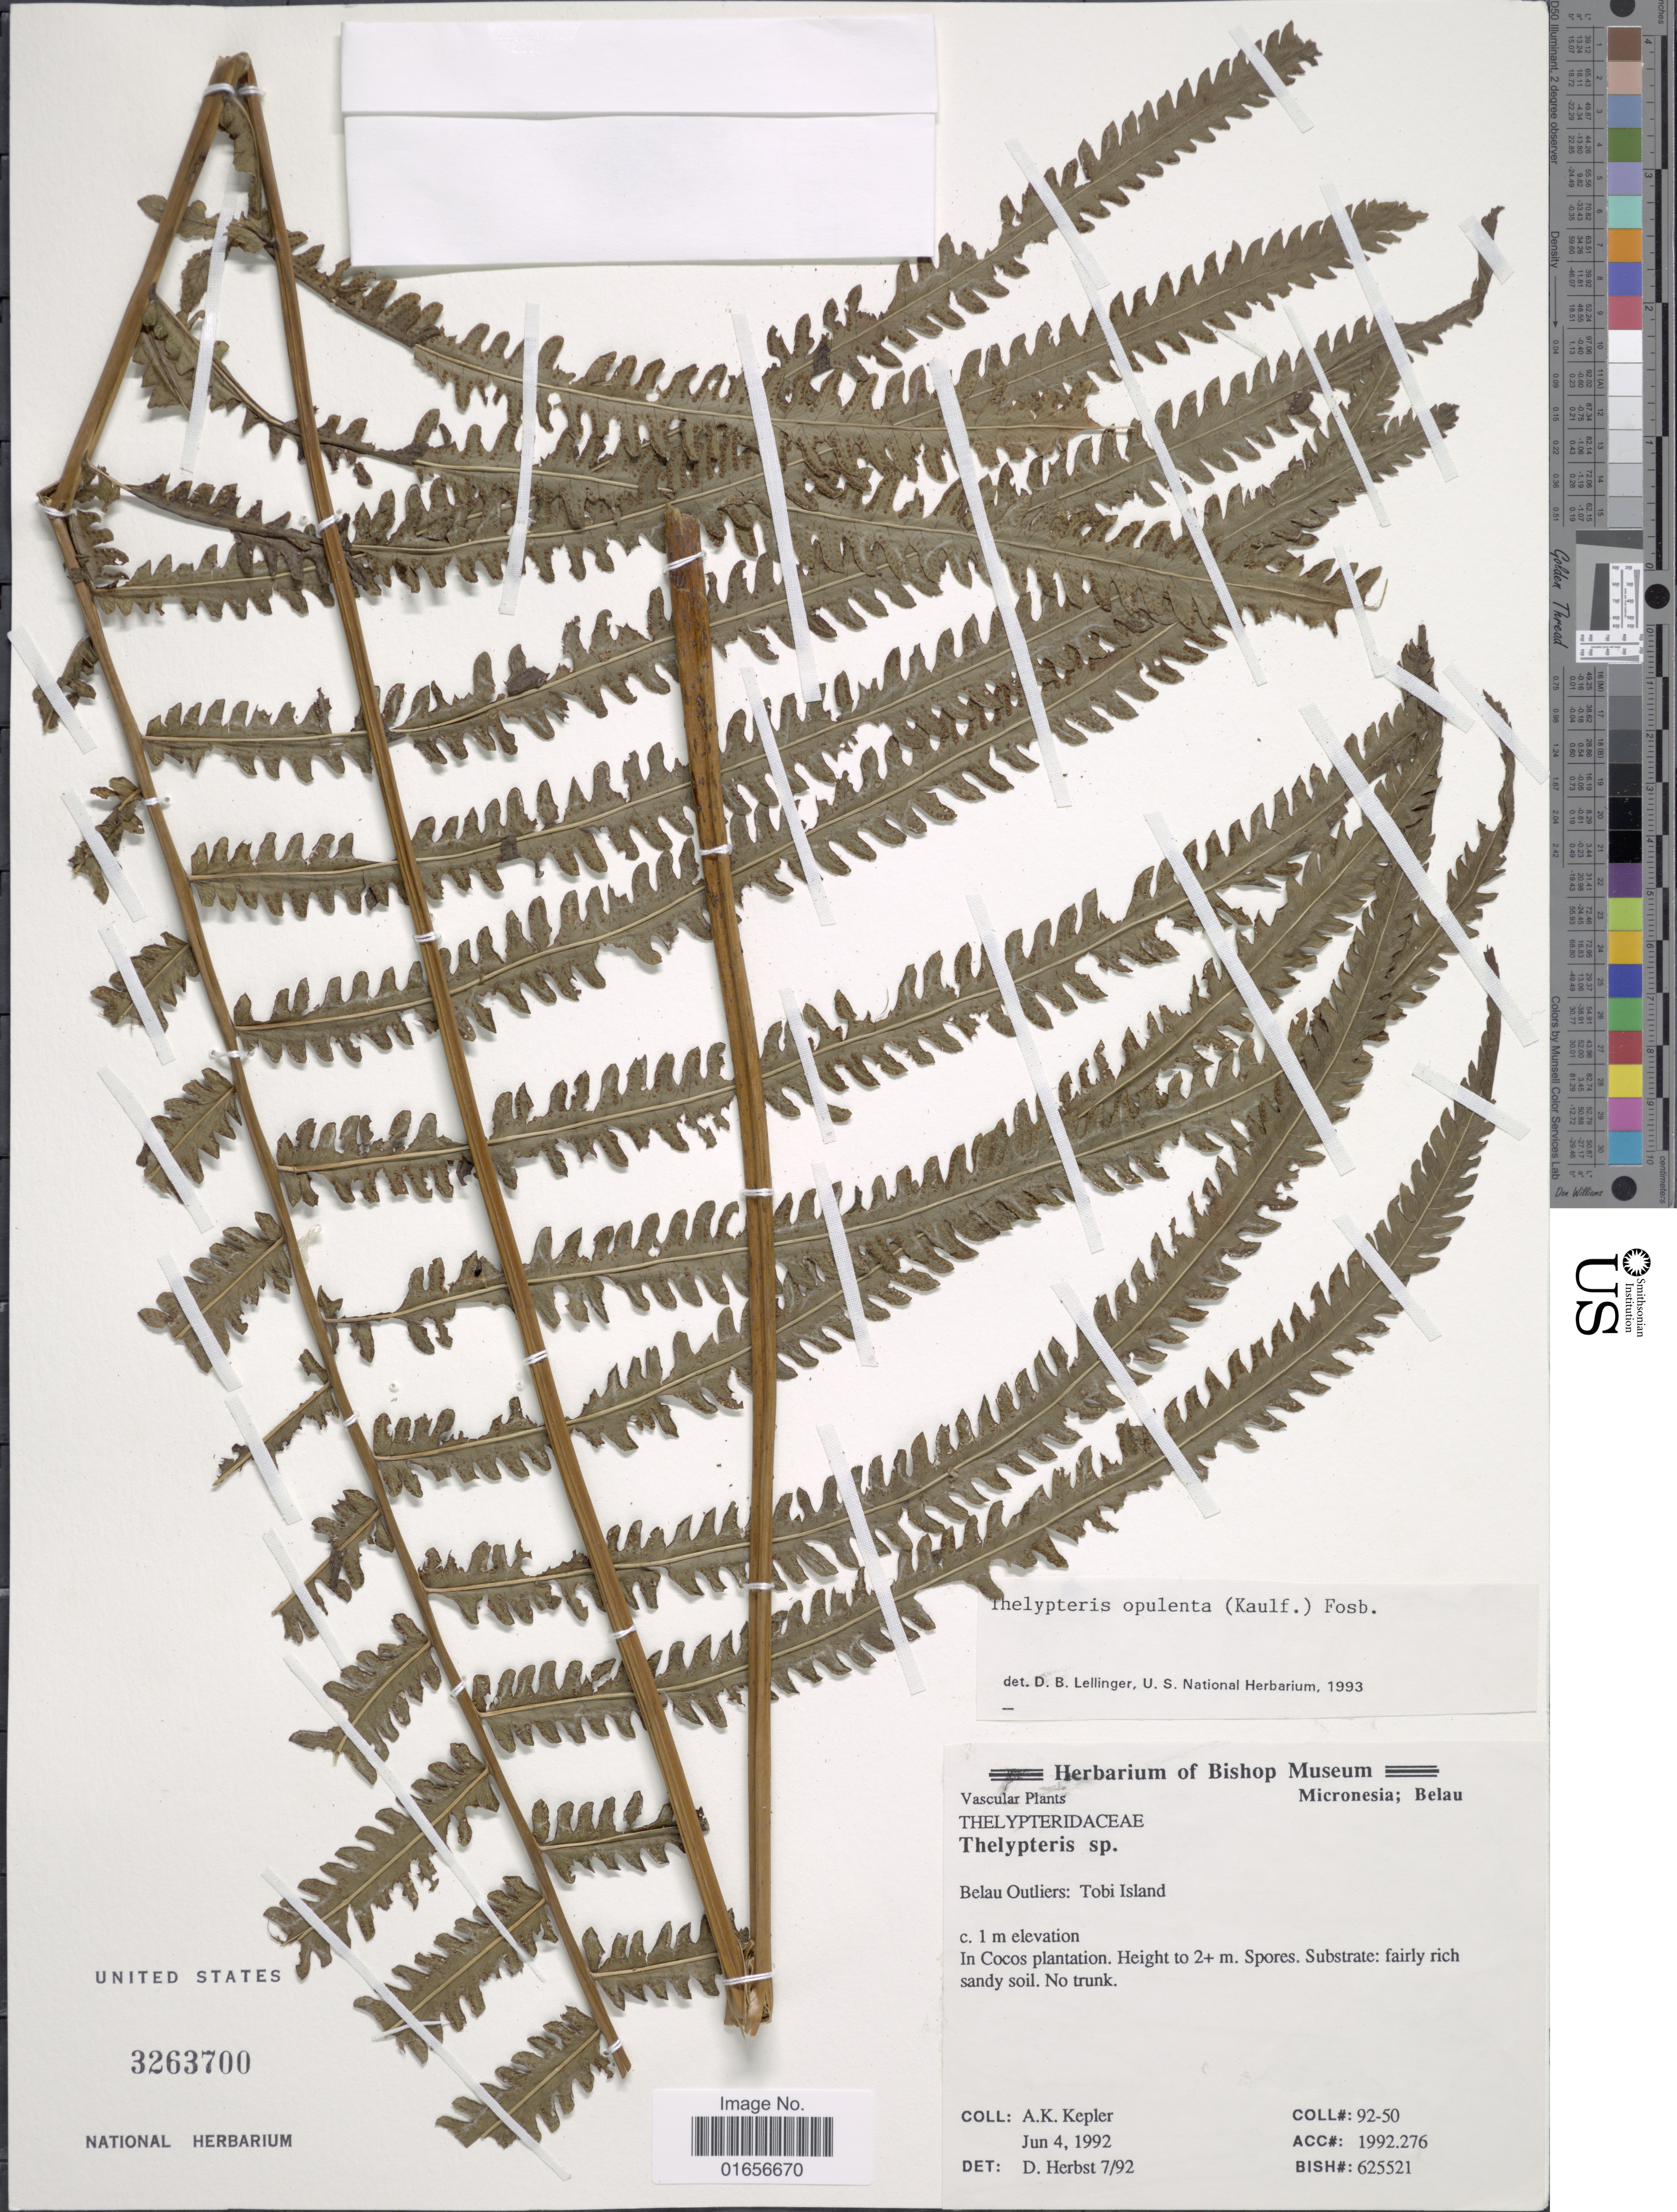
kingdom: Plantae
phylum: Tracheophyta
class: Polypodiopsida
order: Polypodiales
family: Thelypteridaceae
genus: Amphineuron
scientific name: Amphineuron opulentum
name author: (Kaulf.) Holttum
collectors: A. K. Kepler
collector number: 92-50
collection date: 1992-06-04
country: Palau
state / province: Belau Outliers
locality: Micronesia; Belau. Belau Outliers: Tobi Island.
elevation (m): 1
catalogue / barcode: US 3263700